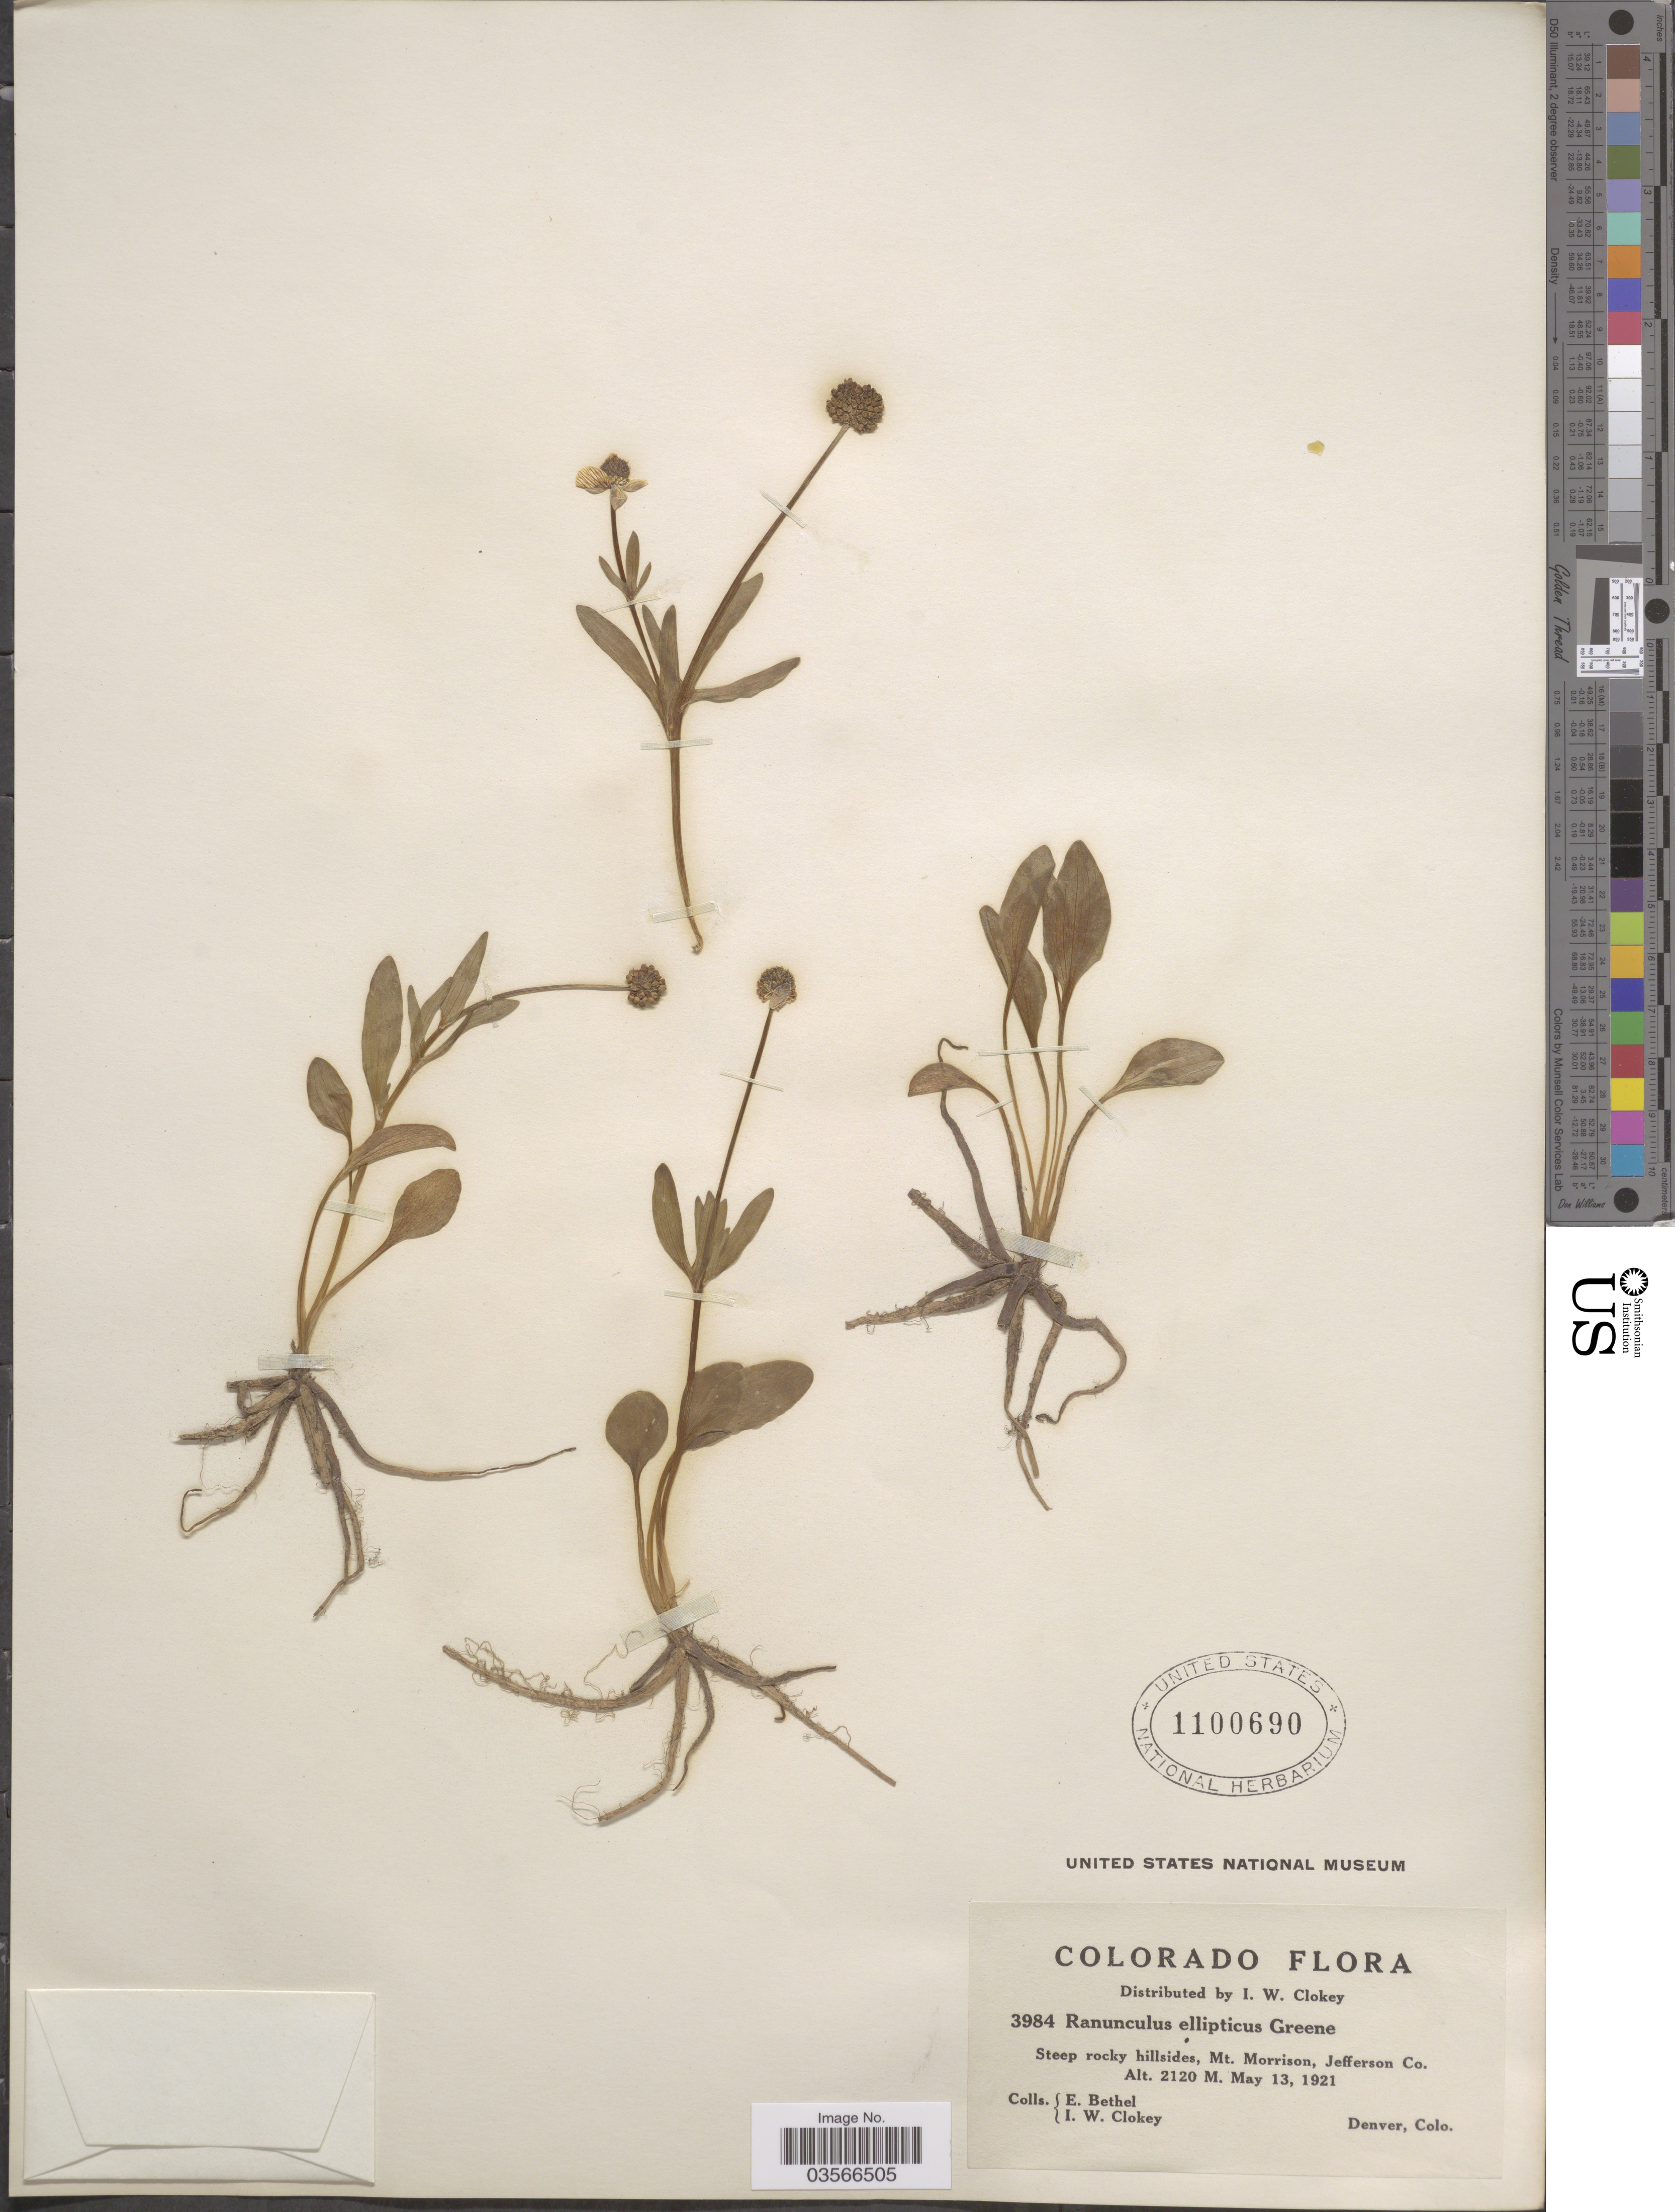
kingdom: Plantae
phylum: Tracheophyta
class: Magnoliopsida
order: Ranunculales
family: Ranunculaceae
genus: Ranunculus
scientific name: Ranunculus glaberrimus var. ellipticus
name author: (Greene) Greene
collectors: E. Bethel & I. W. Clokey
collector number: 3984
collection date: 1921-05-13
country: United States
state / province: Colorado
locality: Steep rocky hillsides, Mt. Morrison, Jefferson Co.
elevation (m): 2120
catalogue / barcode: US 1100690